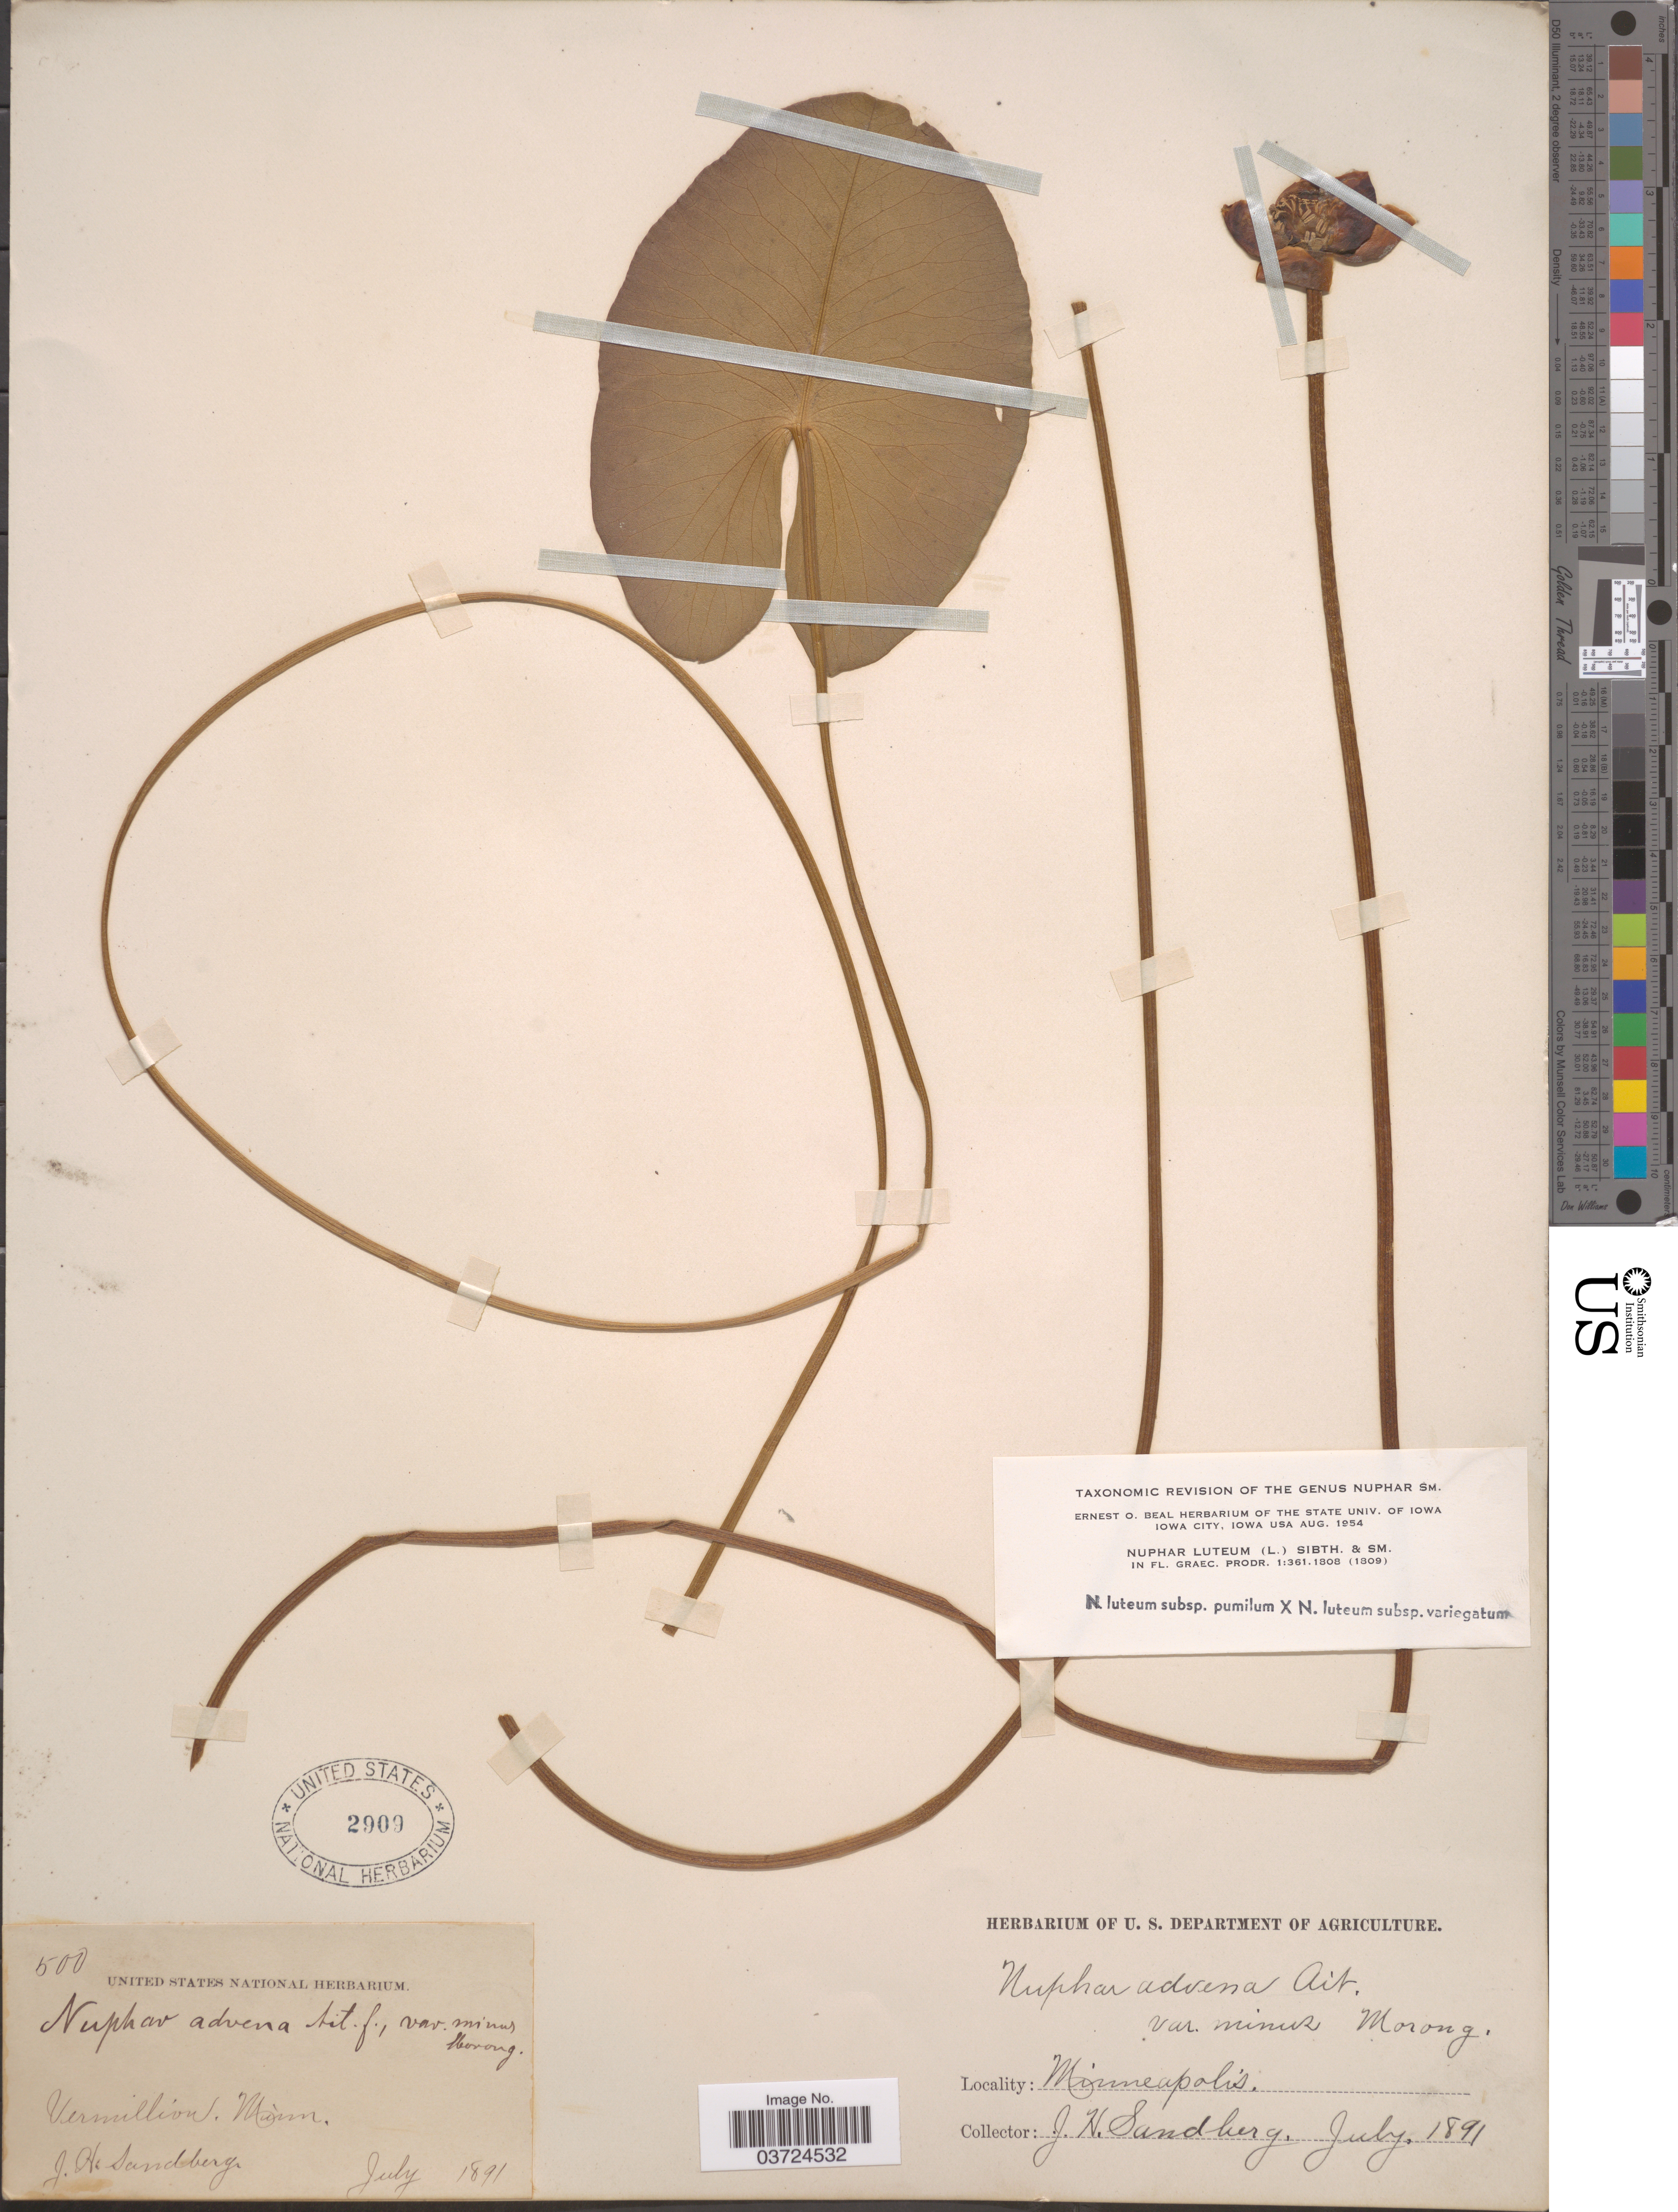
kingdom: Plantae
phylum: Tracheophyta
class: Magnoliopsida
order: Nymphaeales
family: Nymphaeaceae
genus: Nuphar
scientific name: Nuphar lutea subsp. pumila x N. lutea subsp. variegata (Engelm. ex Durand) E.O. Beal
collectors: J. H. Sandberg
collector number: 500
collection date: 1891-07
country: United States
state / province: Minnesota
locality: Vermillion.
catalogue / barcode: US 2909